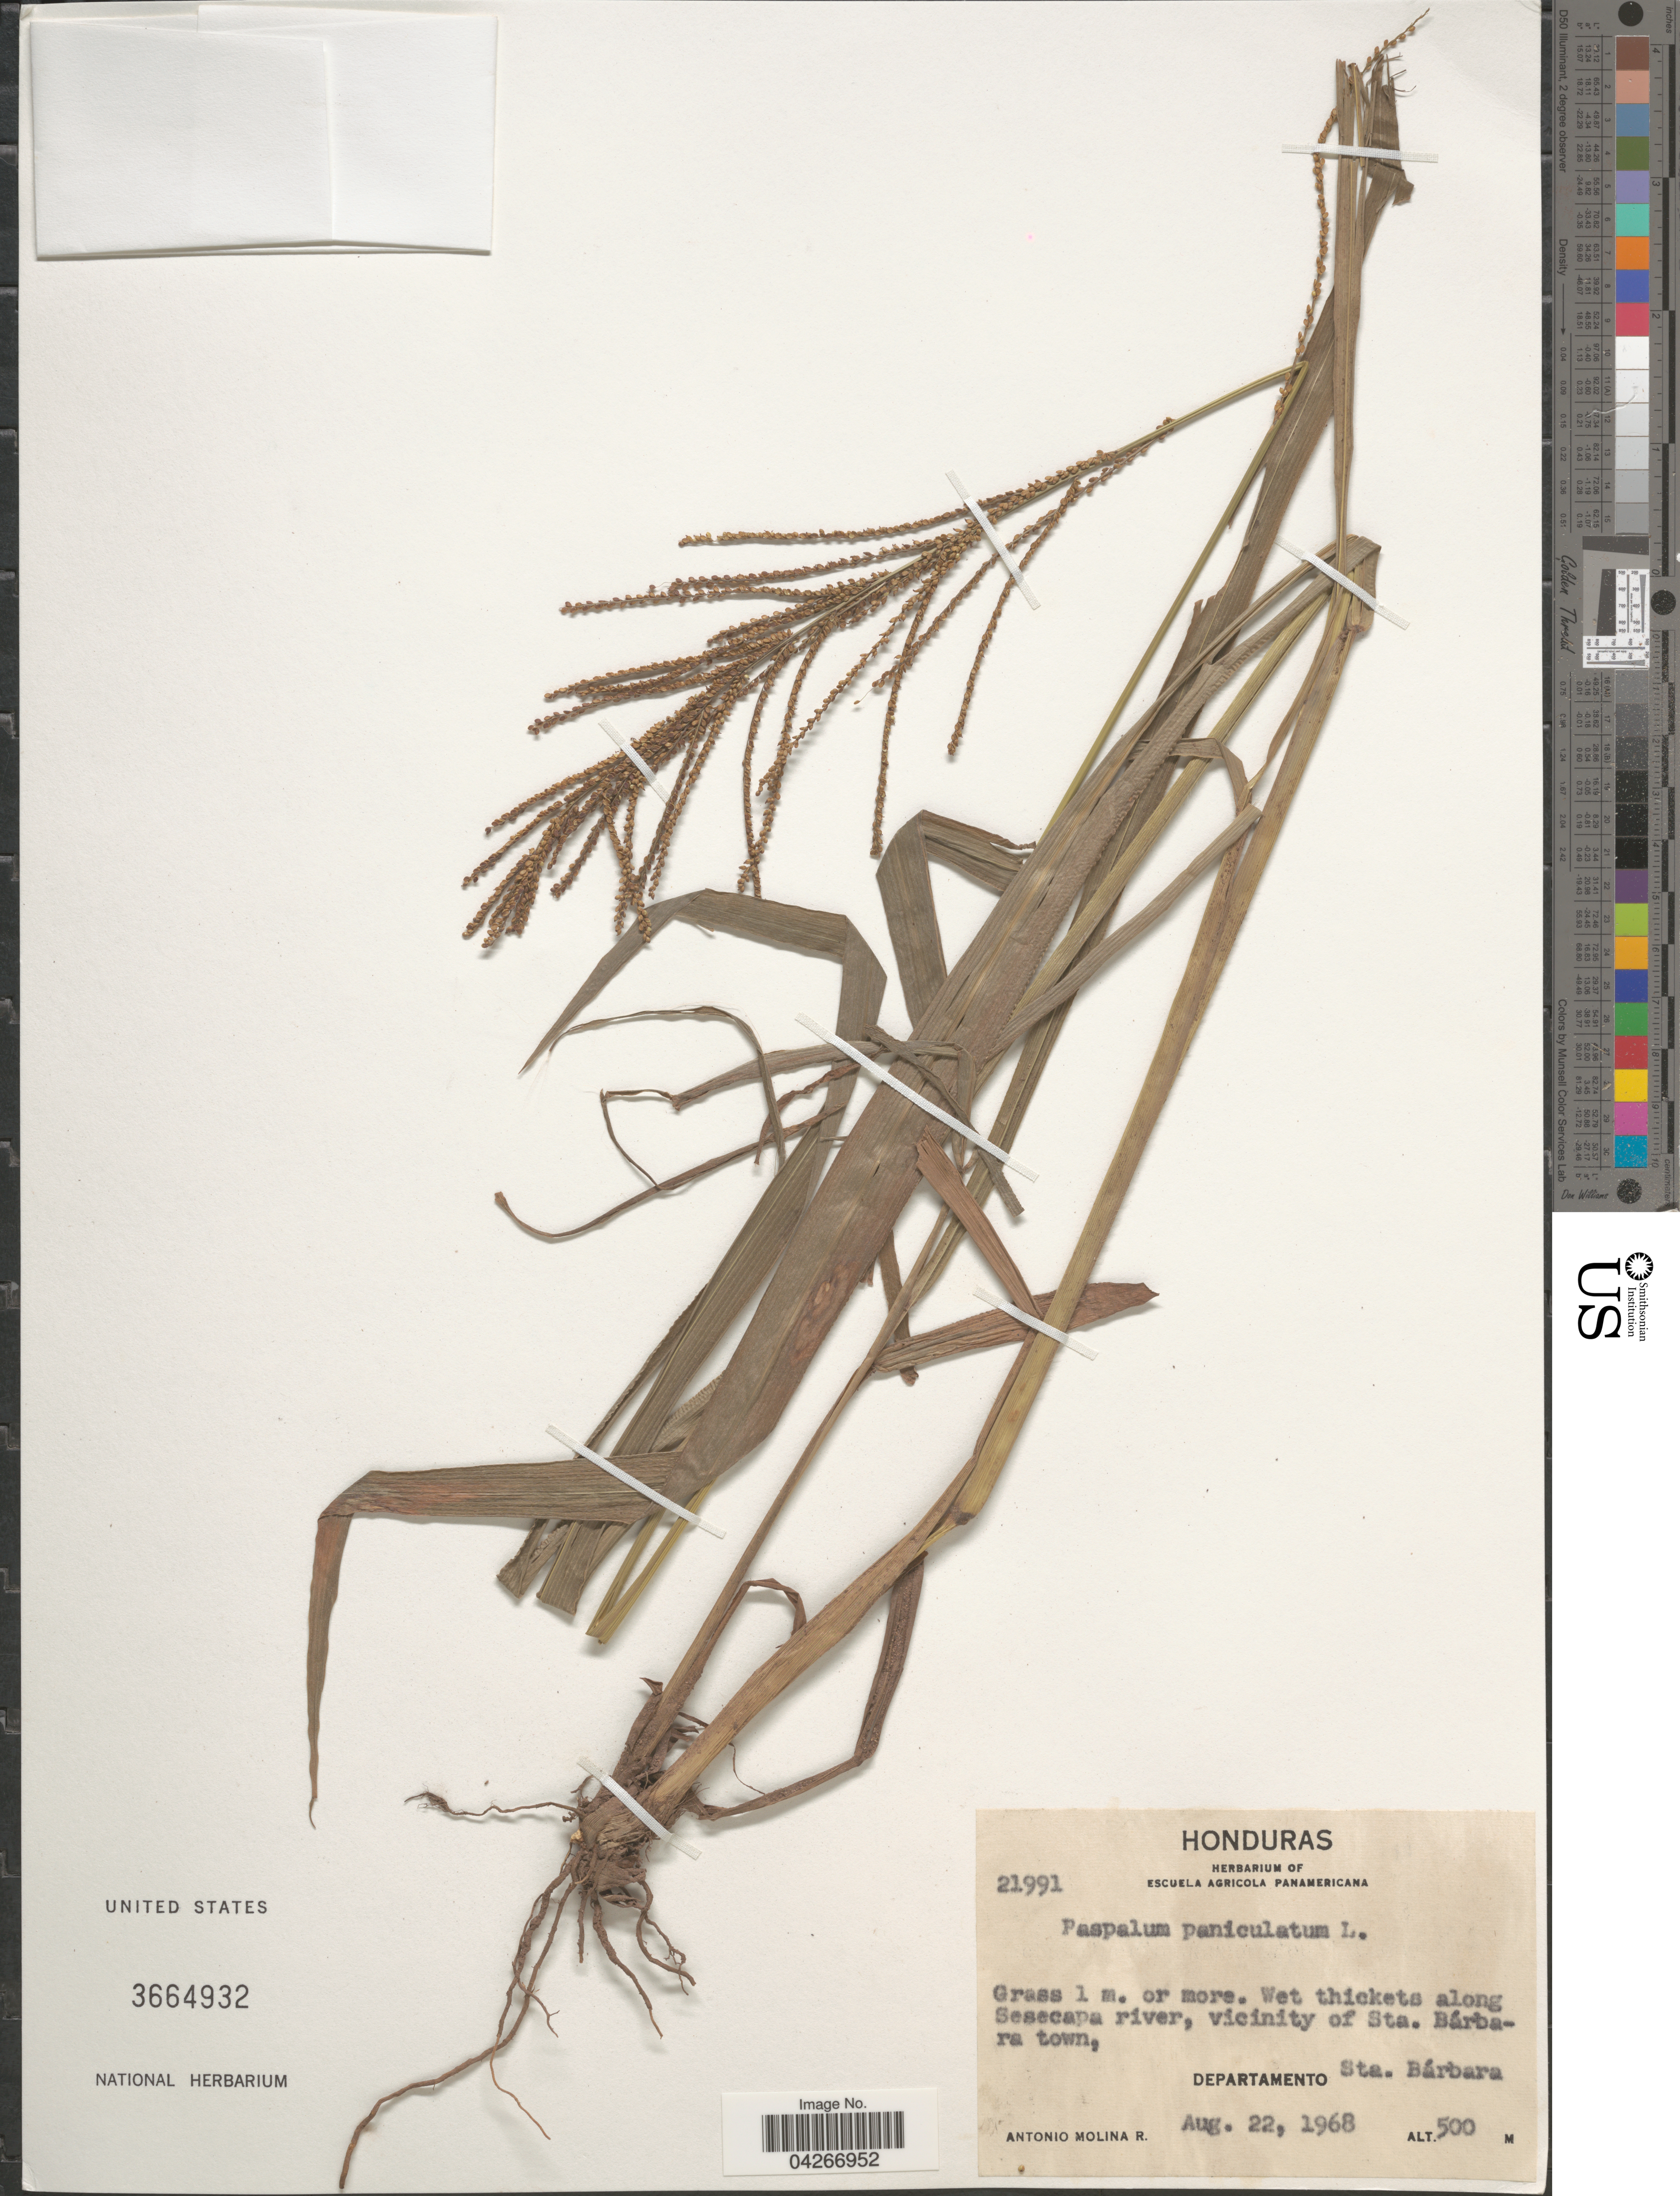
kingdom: Plantae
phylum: Tracheophyta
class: Liliopsida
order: Poales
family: Poaceae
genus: Paspalum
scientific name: Paspalum paniculatum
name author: L.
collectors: A. Molina R.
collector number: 21991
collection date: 1968-08-22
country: Honduras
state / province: Santa Barbara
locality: Wet thickets along Sesecapa river, vicinity of Sta. Bárbara town, Departamento Sta. Bárbara.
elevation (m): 500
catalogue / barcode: US 3664932